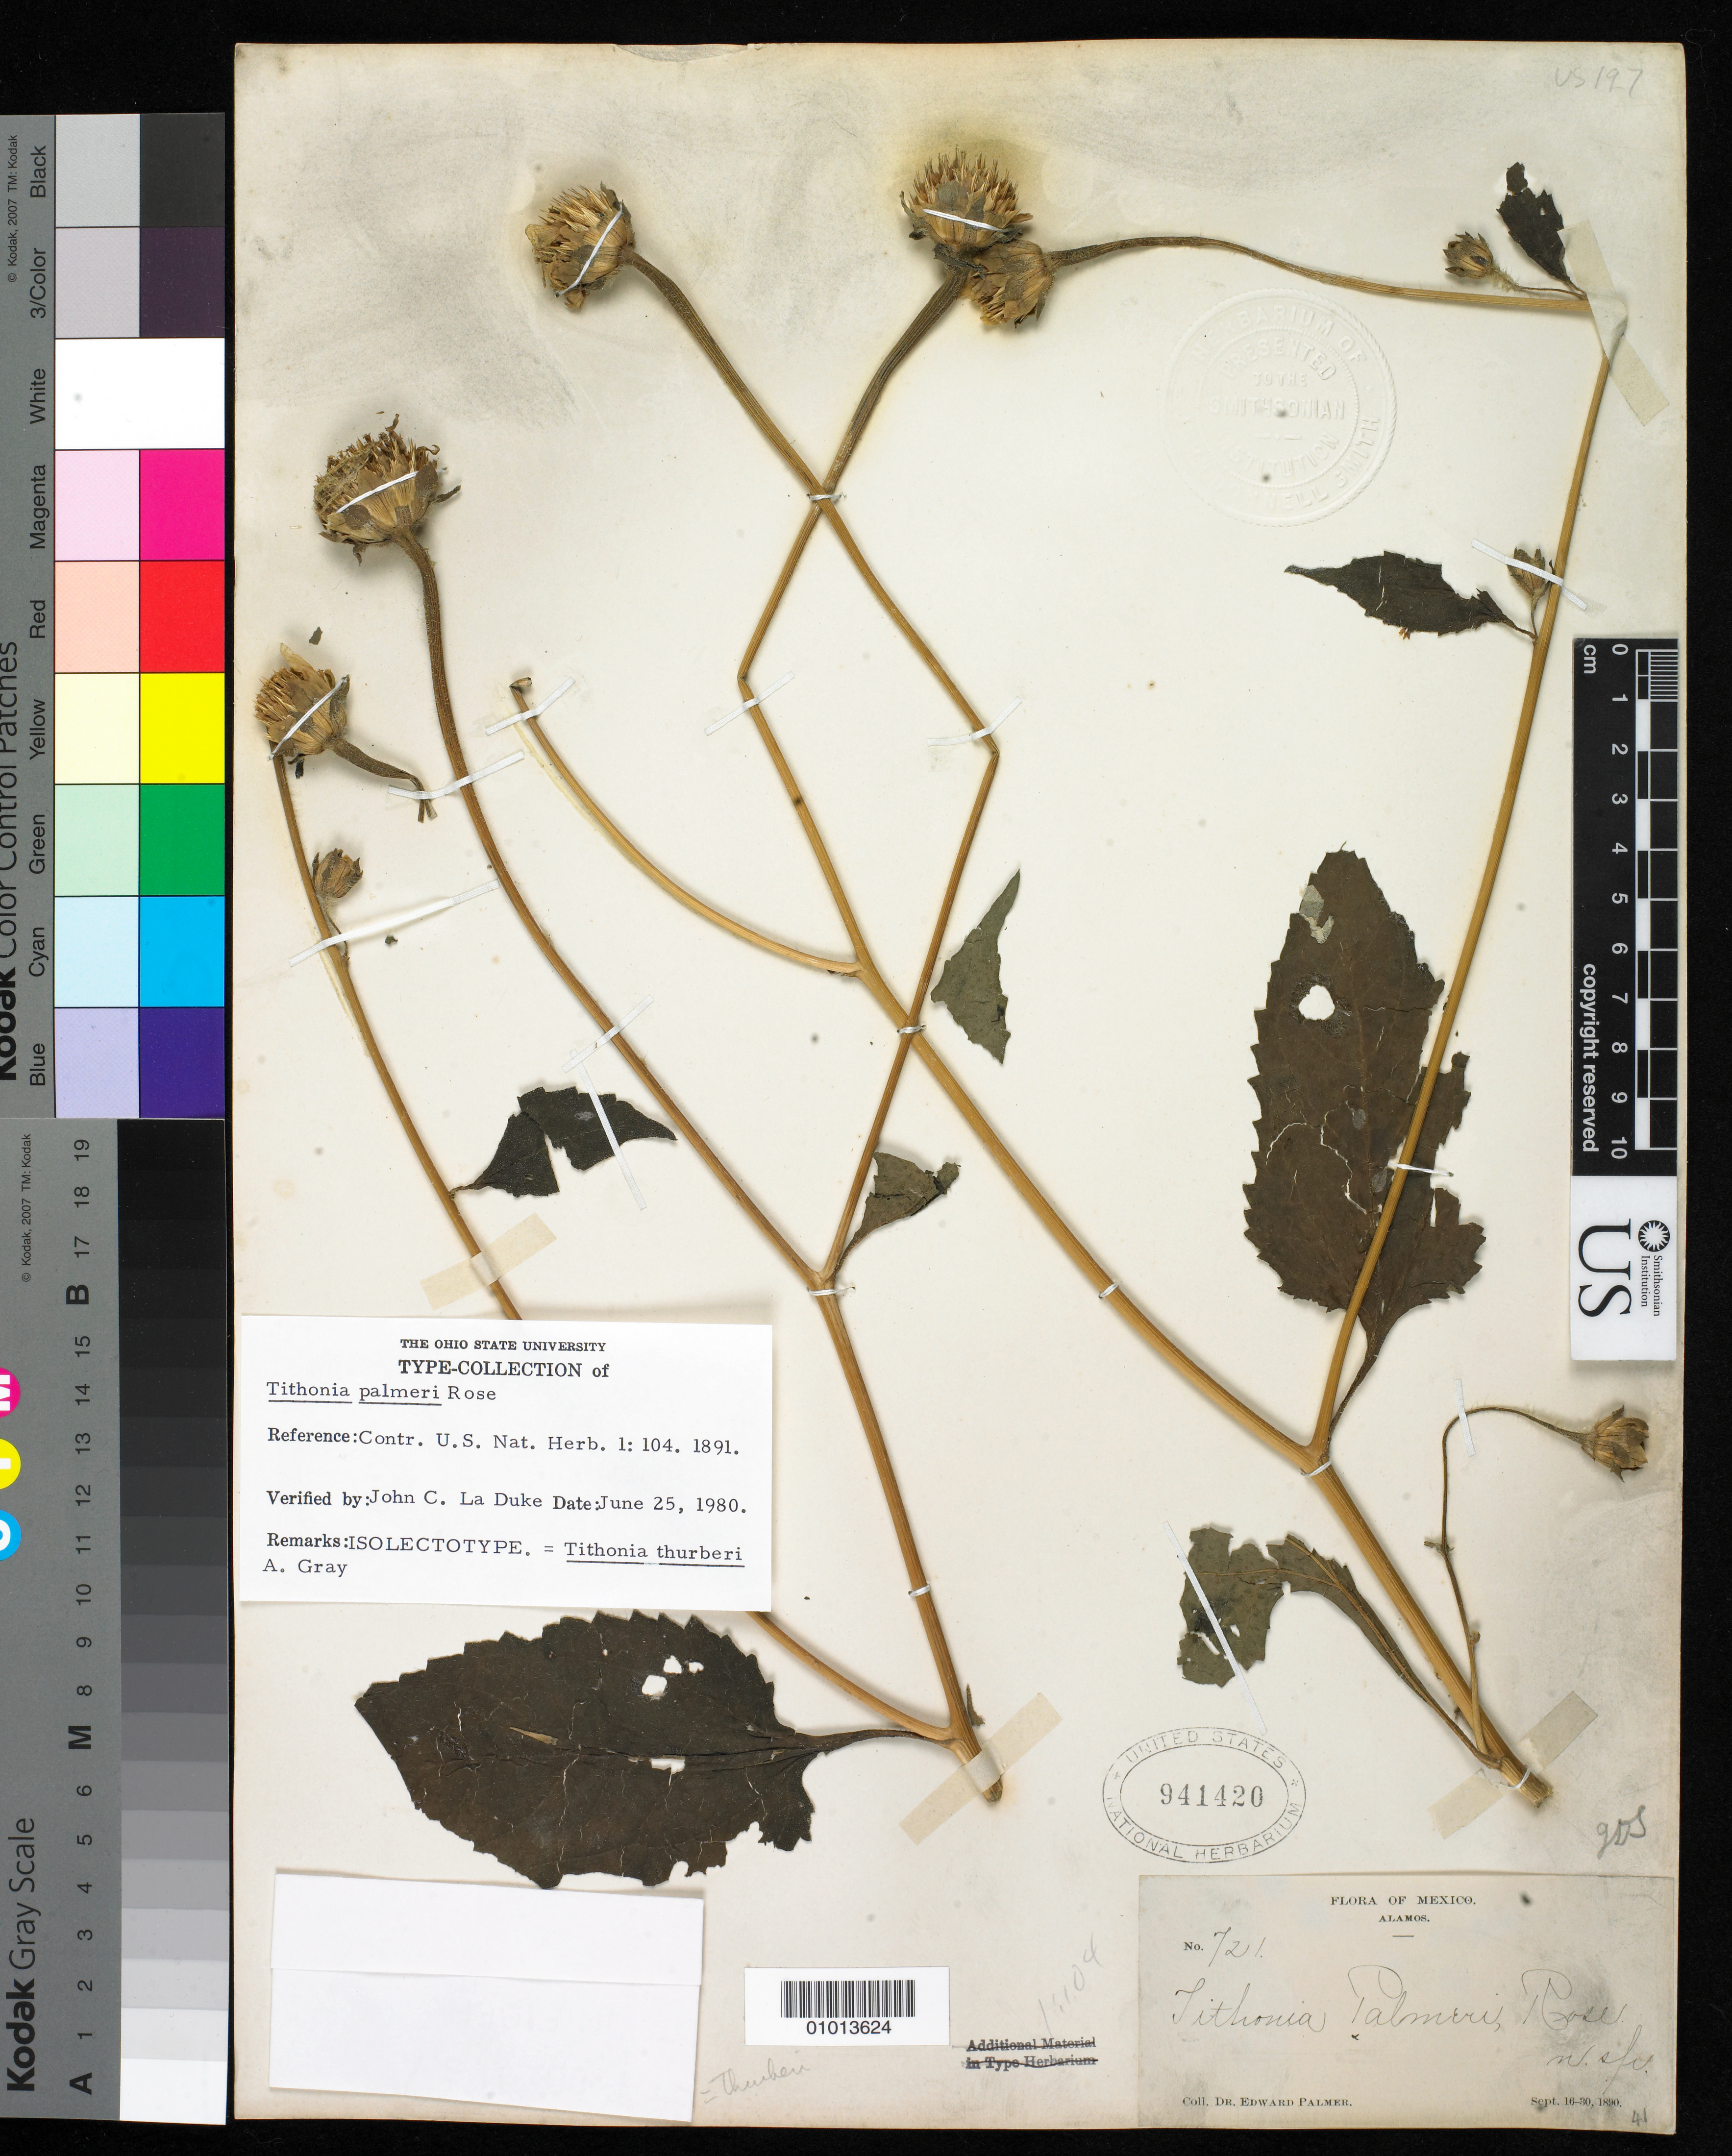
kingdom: Plantae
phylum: Tracheophyta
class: Magnoliopsida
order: Asterales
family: Asteraceae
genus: Tithonia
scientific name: Tithonia palmeri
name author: Rose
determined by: La Duke, J. C.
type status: Isolectotype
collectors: E. Palmer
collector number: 721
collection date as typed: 16 Sep 1890 to 30 Sep 1890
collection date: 1890-09-16/1890-09-30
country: Mexico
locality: Alamos.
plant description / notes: Specimen ex from John Donnell Smith Herbarium.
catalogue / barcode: US 941420